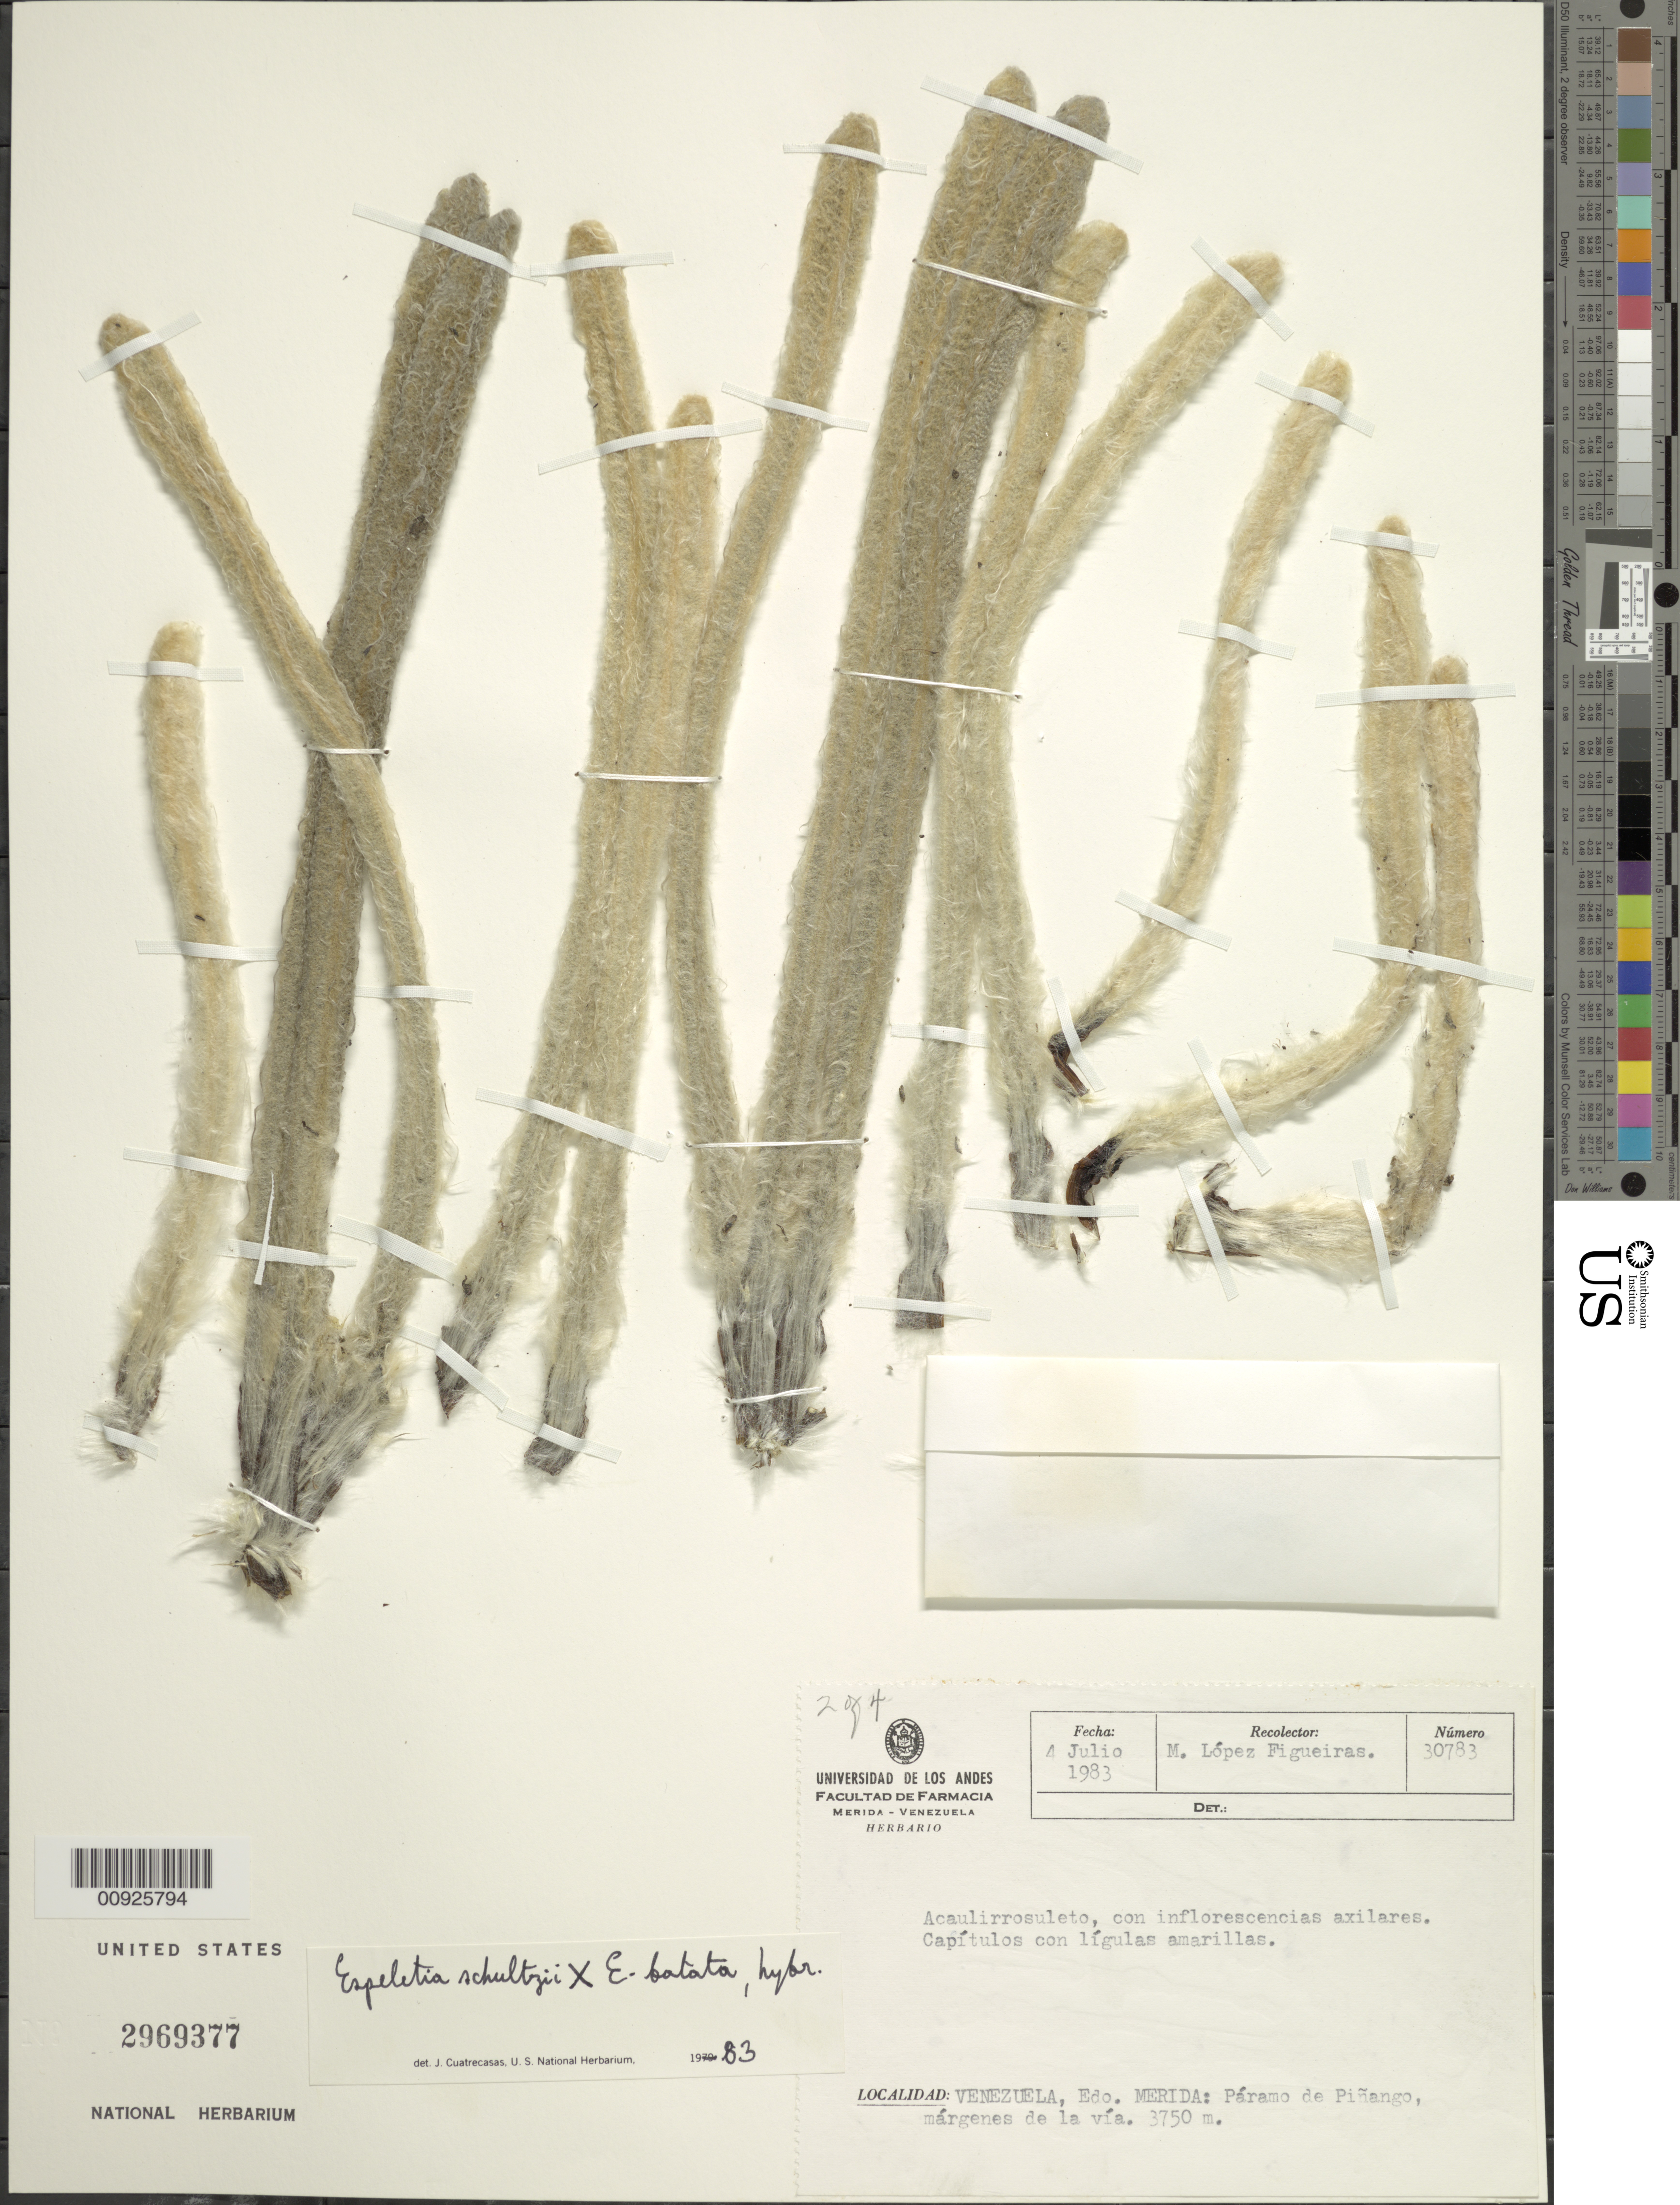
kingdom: Plantae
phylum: Tracheophyta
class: Magnoliopsida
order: Asterales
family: Asteraceae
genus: Espeletia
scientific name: Espeletia schultzii x E. batata Cuatrec.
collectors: M. López Figueiras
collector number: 30783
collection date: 1983-07-04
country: Venezuela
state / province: Mérida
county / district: Rangel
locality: P. de Piñango. Páramo de Piñango, márgenes de la vía.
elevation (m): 3750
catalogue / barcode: US 2969377